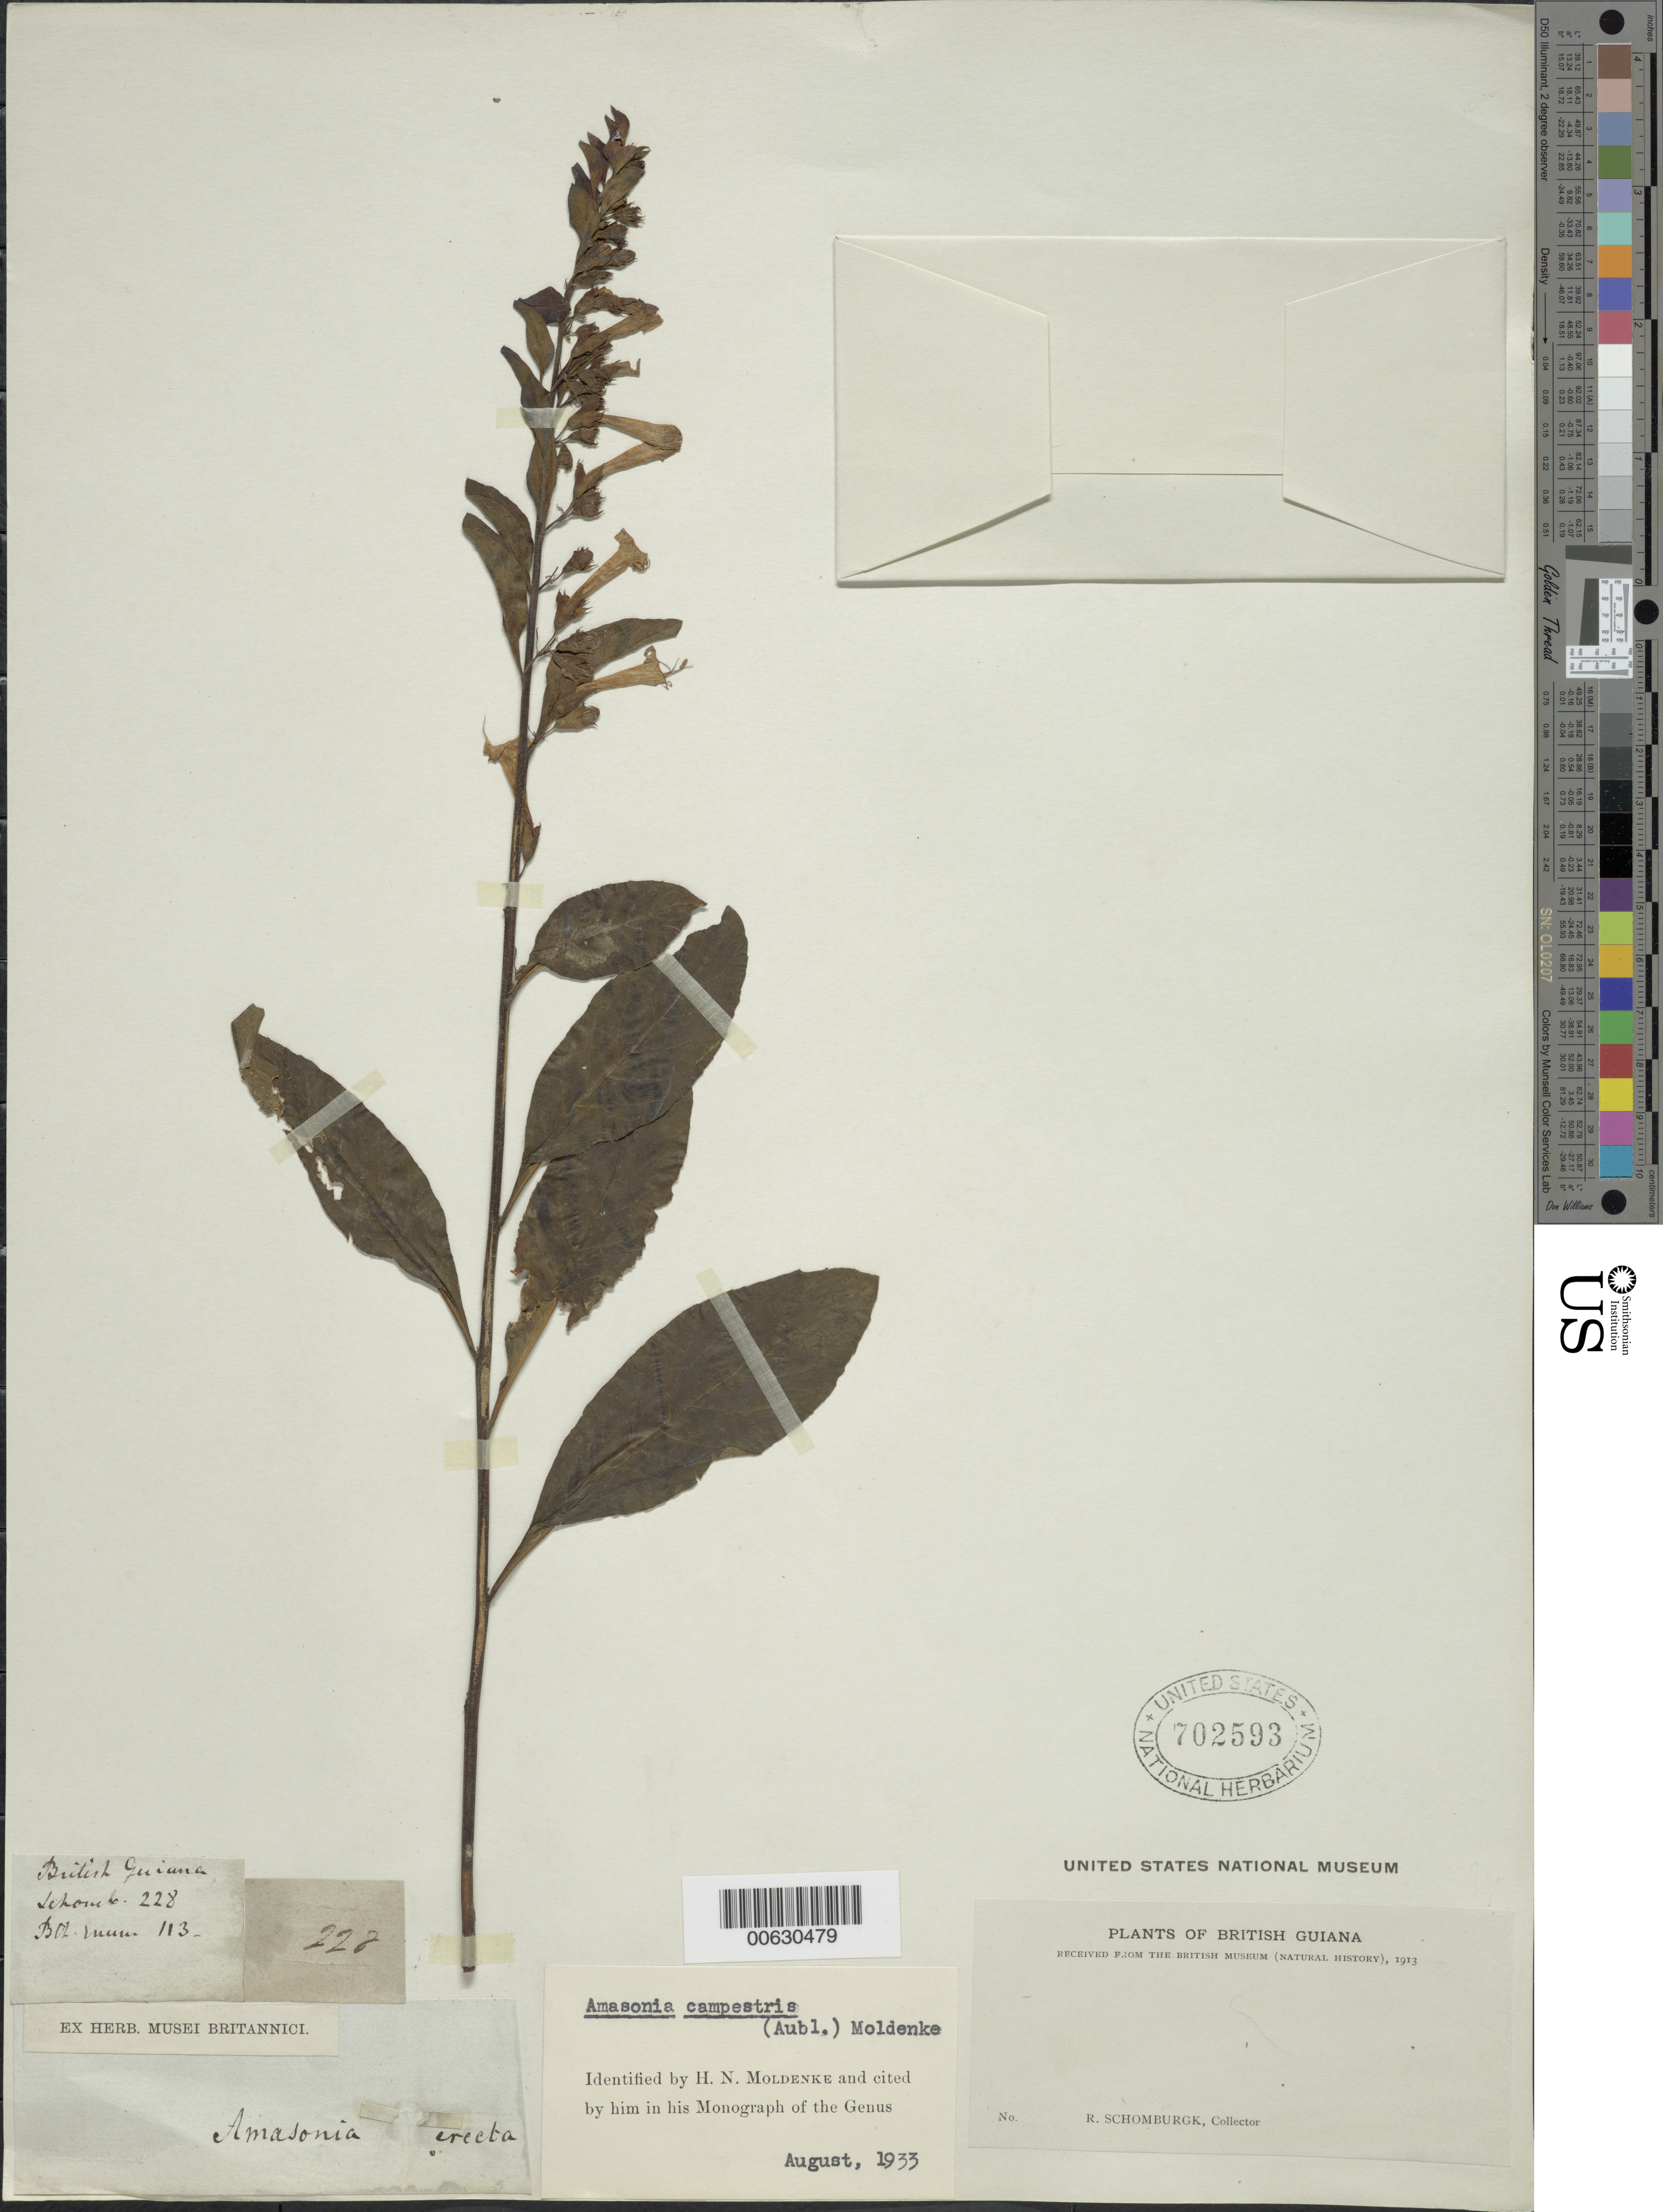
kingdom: Plantae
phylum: Tracheophyta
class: Magnoliopsida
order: Lamiales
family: Lamiaceae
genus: Amasonia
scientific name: Amasonia campestris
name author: (Aubl.) Moldenke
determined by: Moldenke, H. N.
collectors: R. H. Schomburgk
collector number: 228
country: Guyana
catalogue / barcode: US 702593